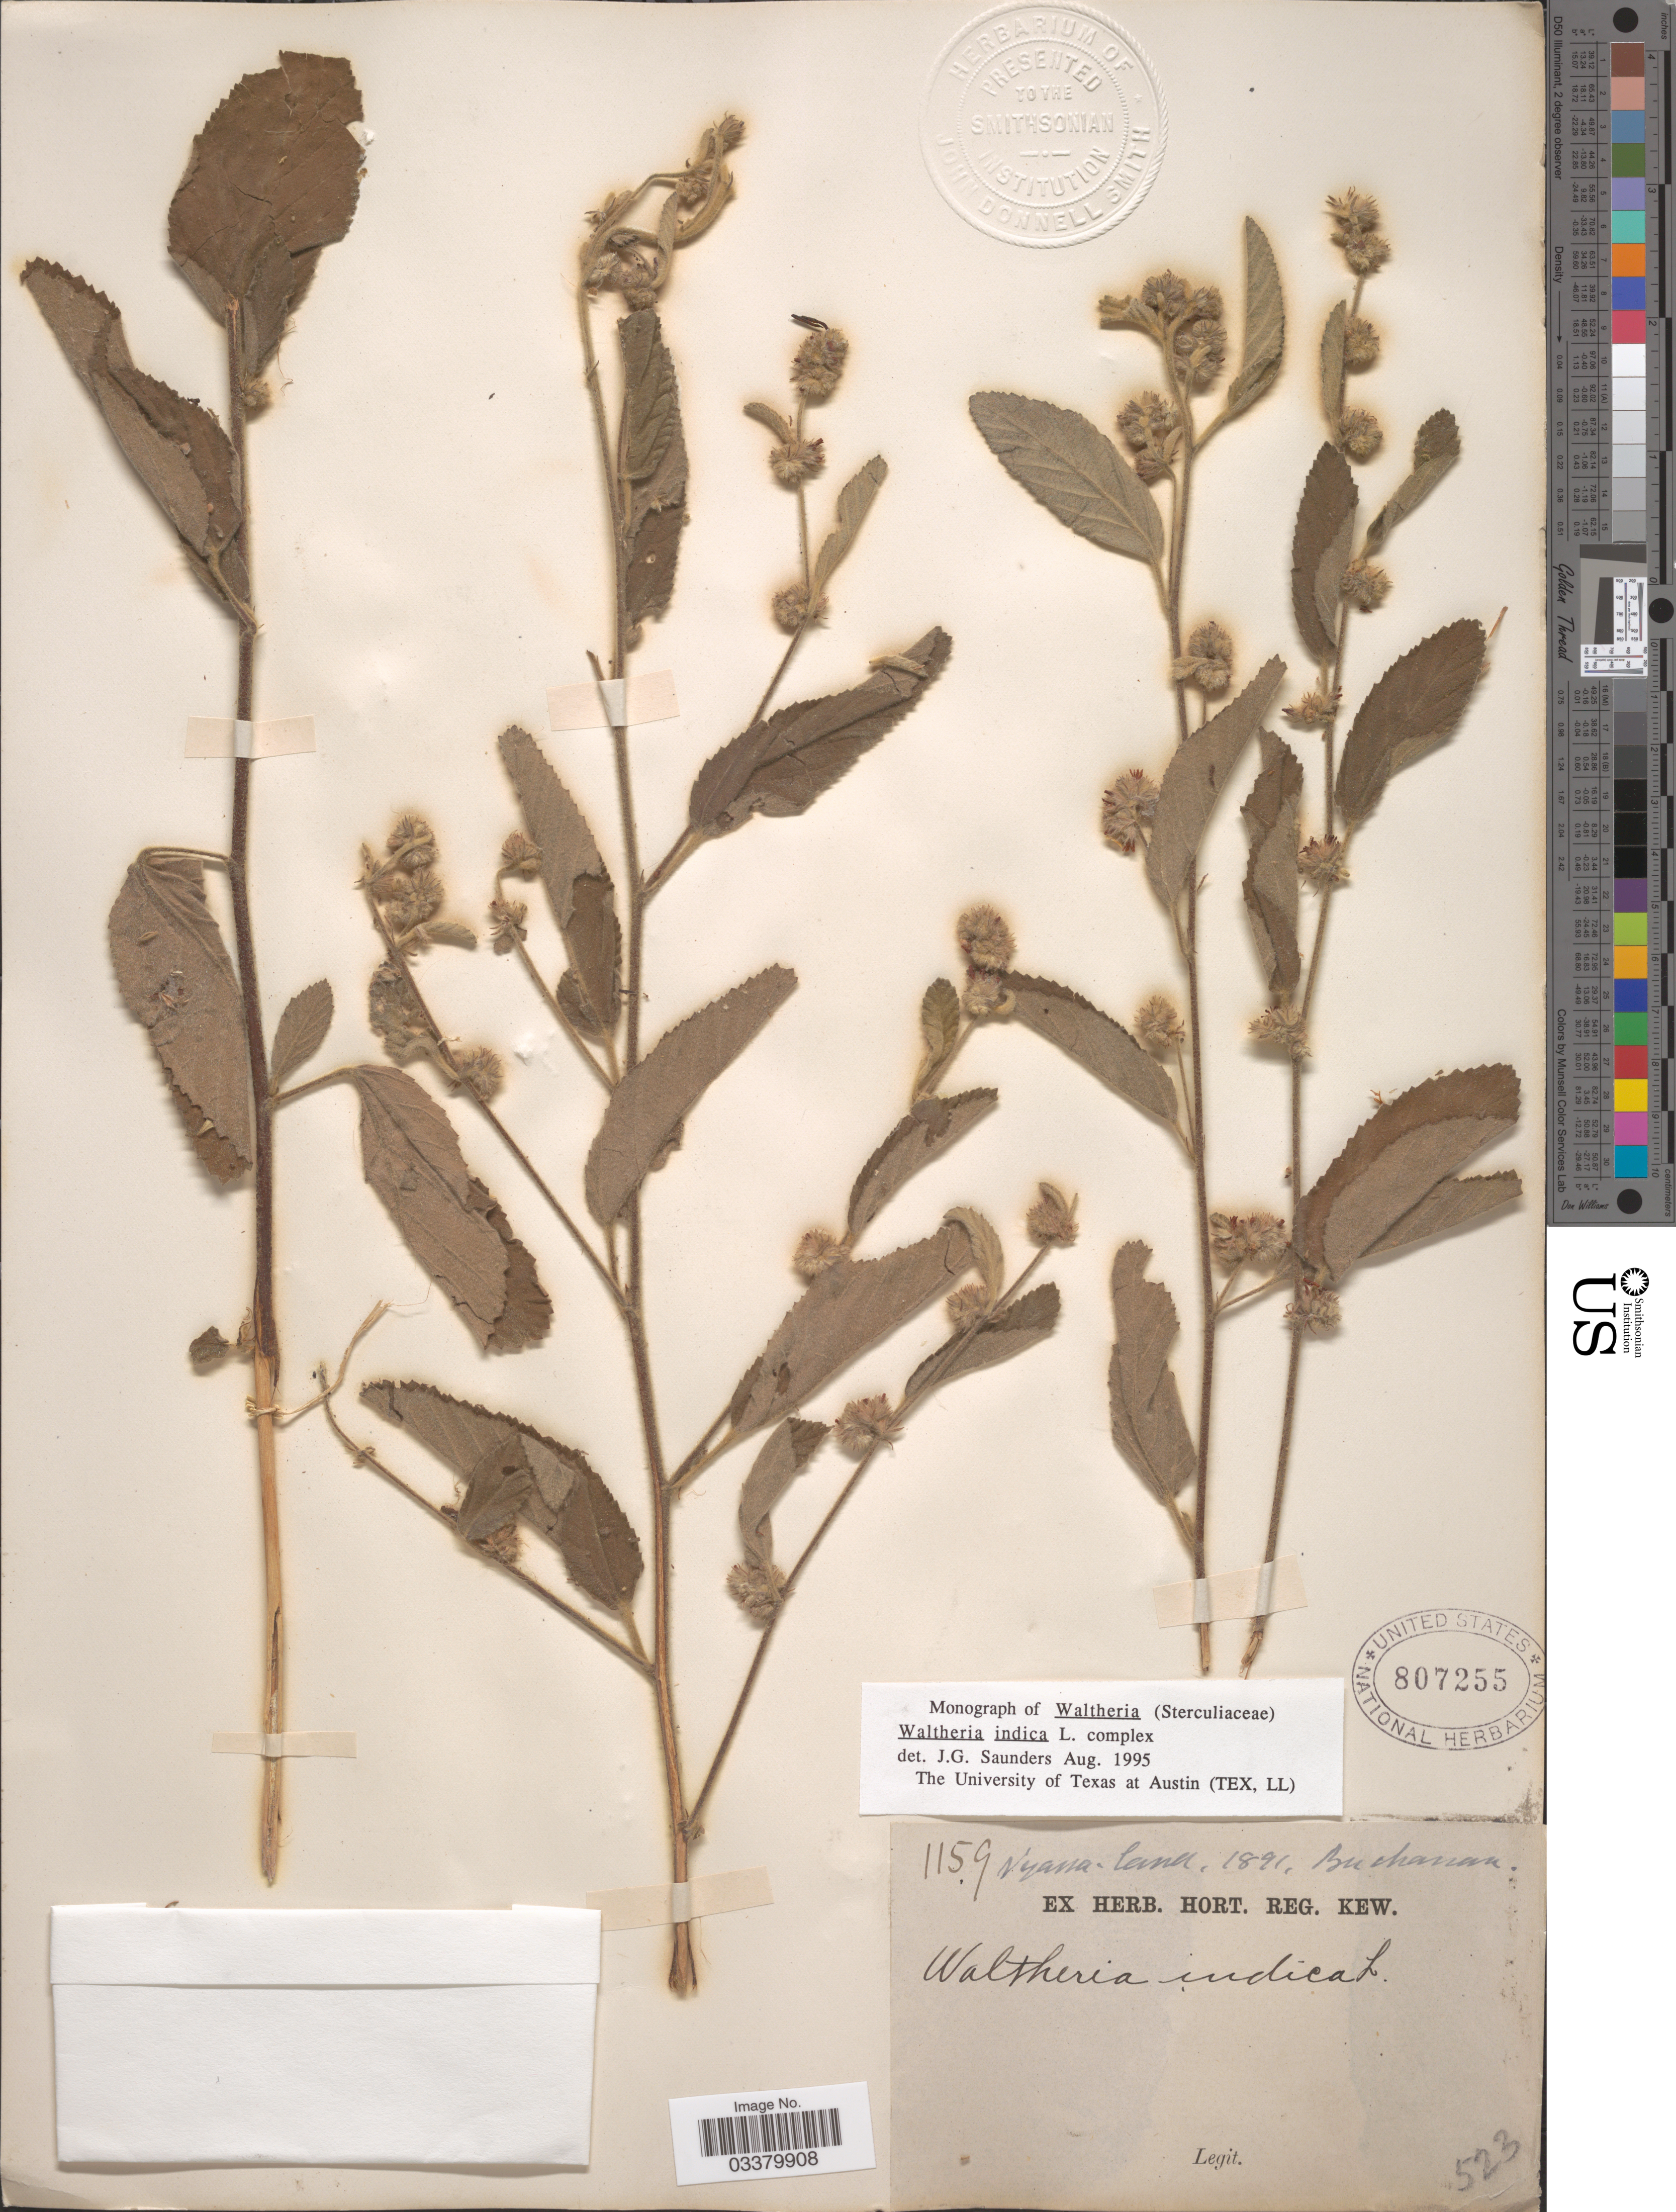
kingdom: Plantae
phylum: Tracheophyta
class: Magnoliopsida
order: Malvales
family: Malvaceae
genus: Waltheria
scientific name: Waltheria indica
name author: L.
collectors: -. Buchanan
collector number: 1159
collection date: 1891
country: Malawi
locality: Nyassa-land.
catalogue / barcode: US 807255